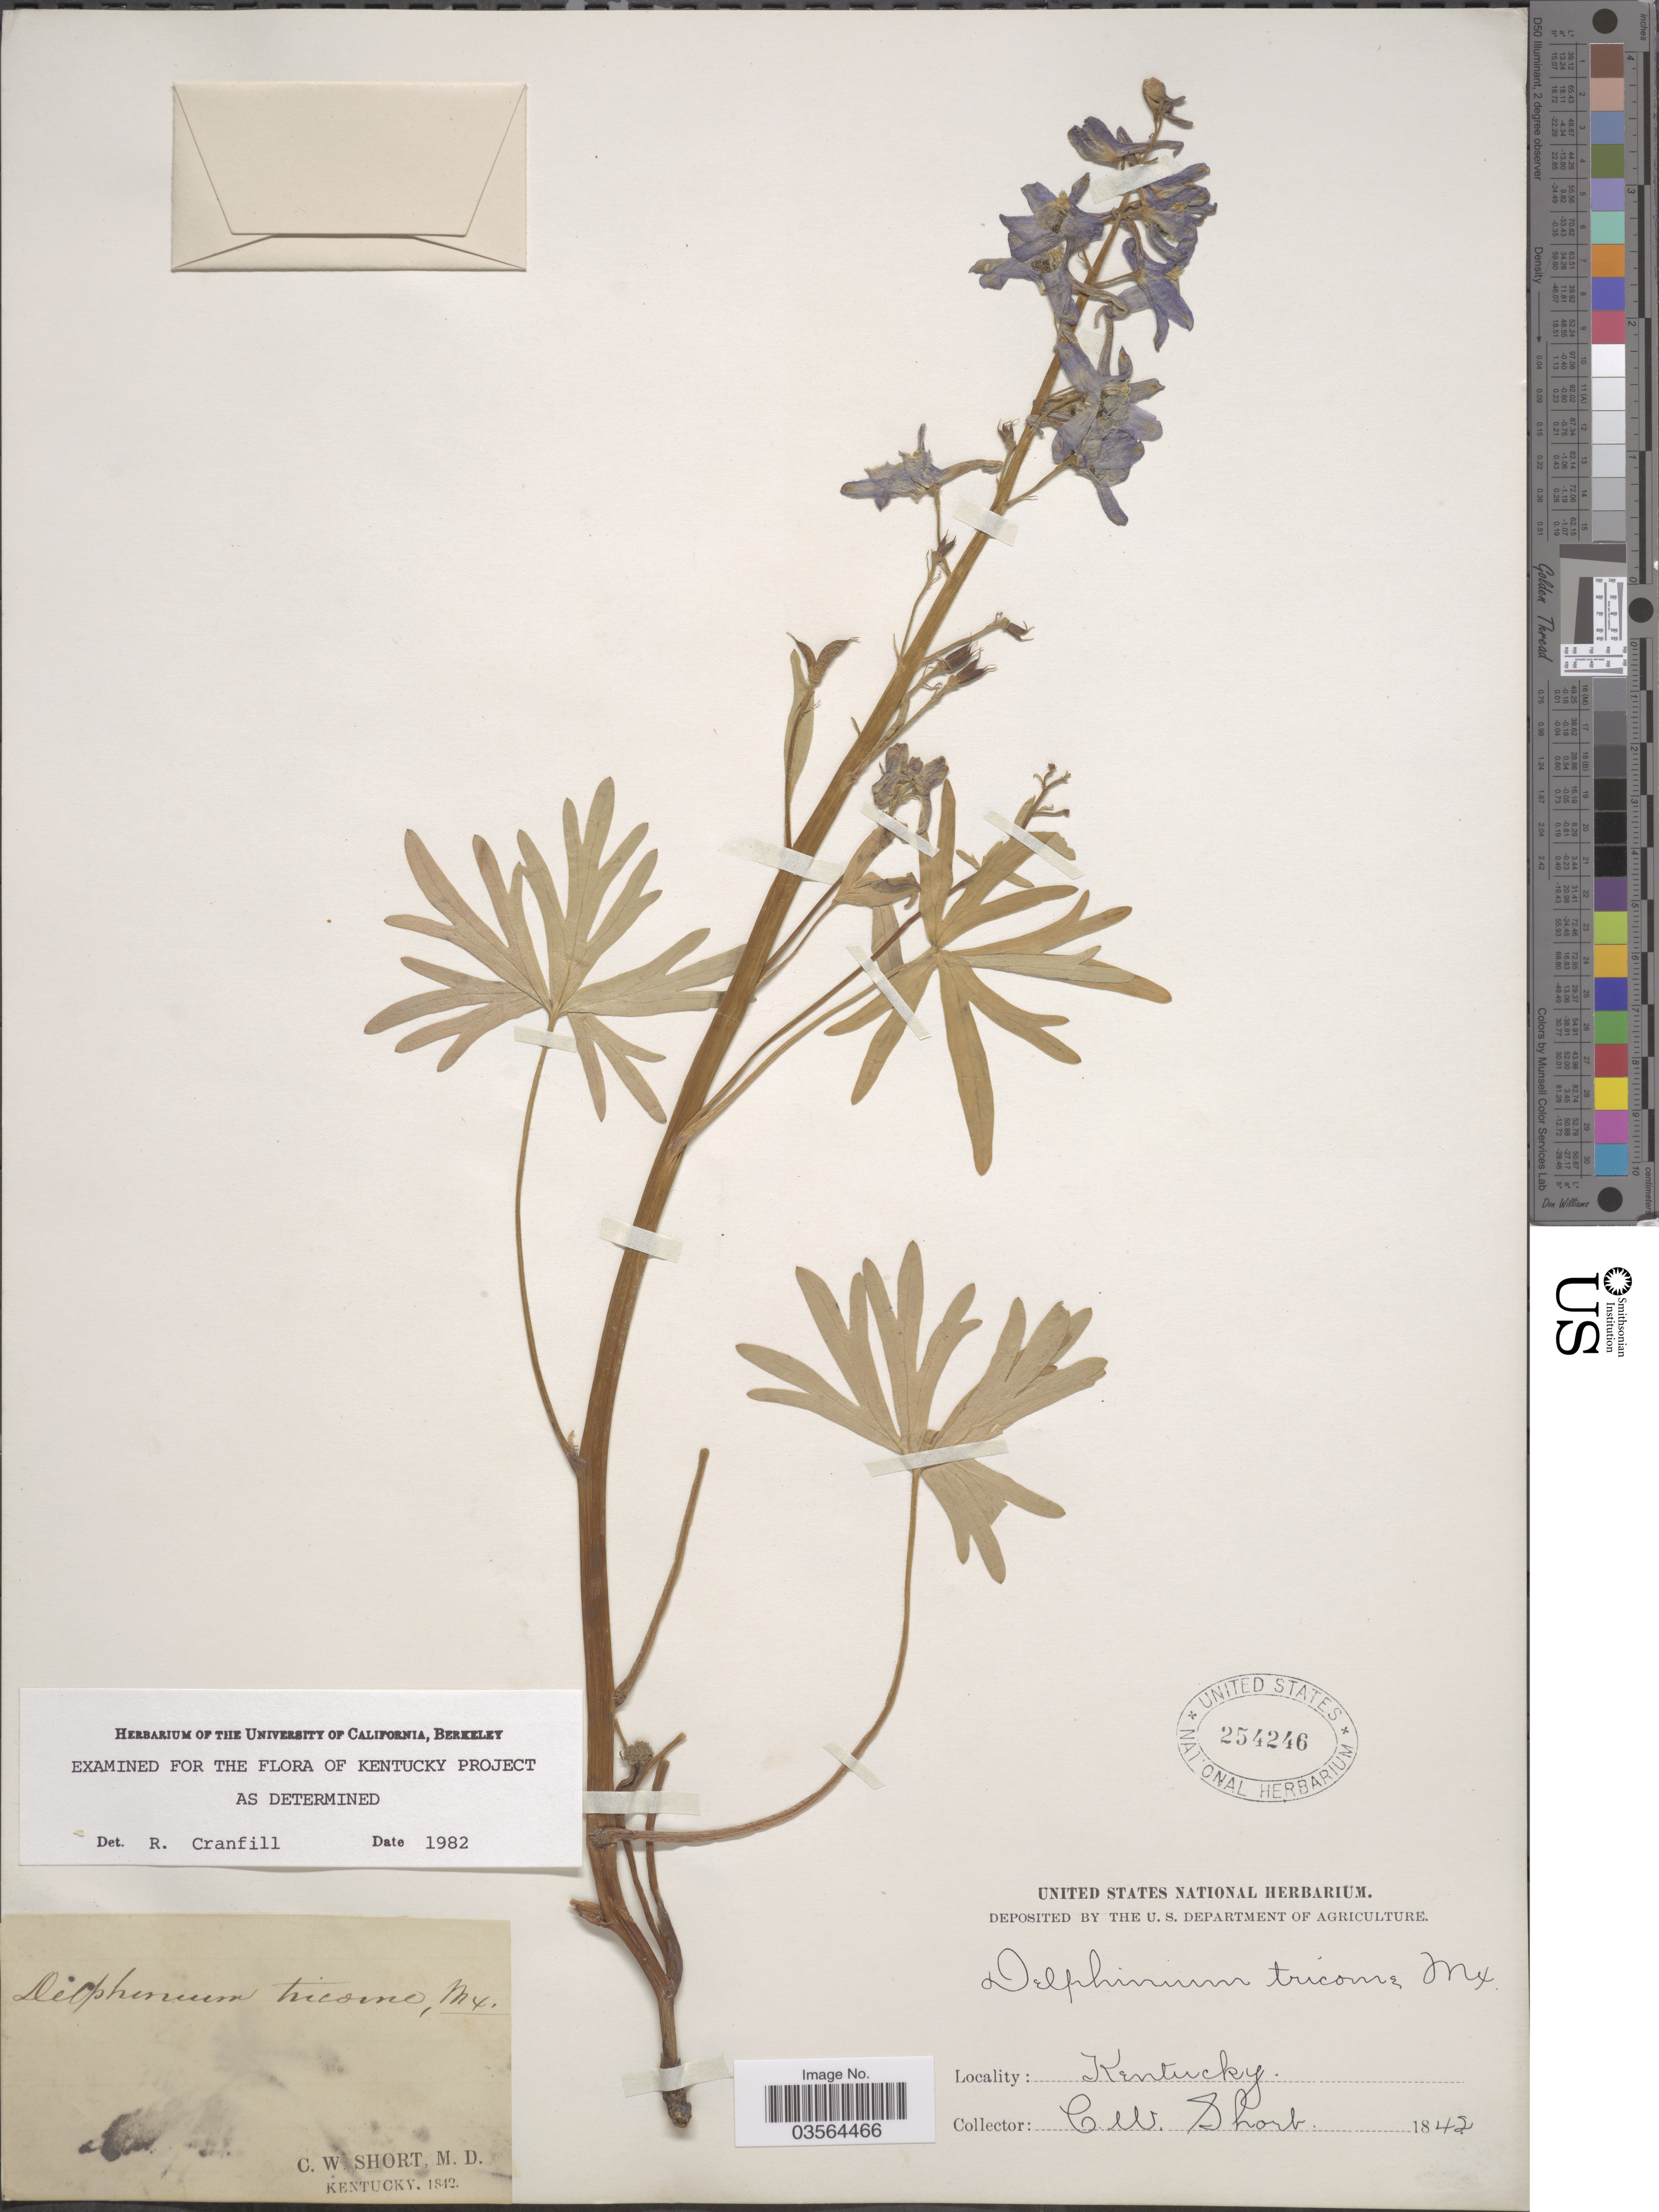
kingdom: Plantae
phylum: Tracheophyta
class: Magnoliopsida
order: Ranunculales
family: Ranunculaceae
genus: Delphinium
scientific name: Delphinium tricorne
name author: Michx.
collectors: C. W. Short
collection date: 1842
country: United States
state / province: Kentucky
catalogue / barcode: US 254246